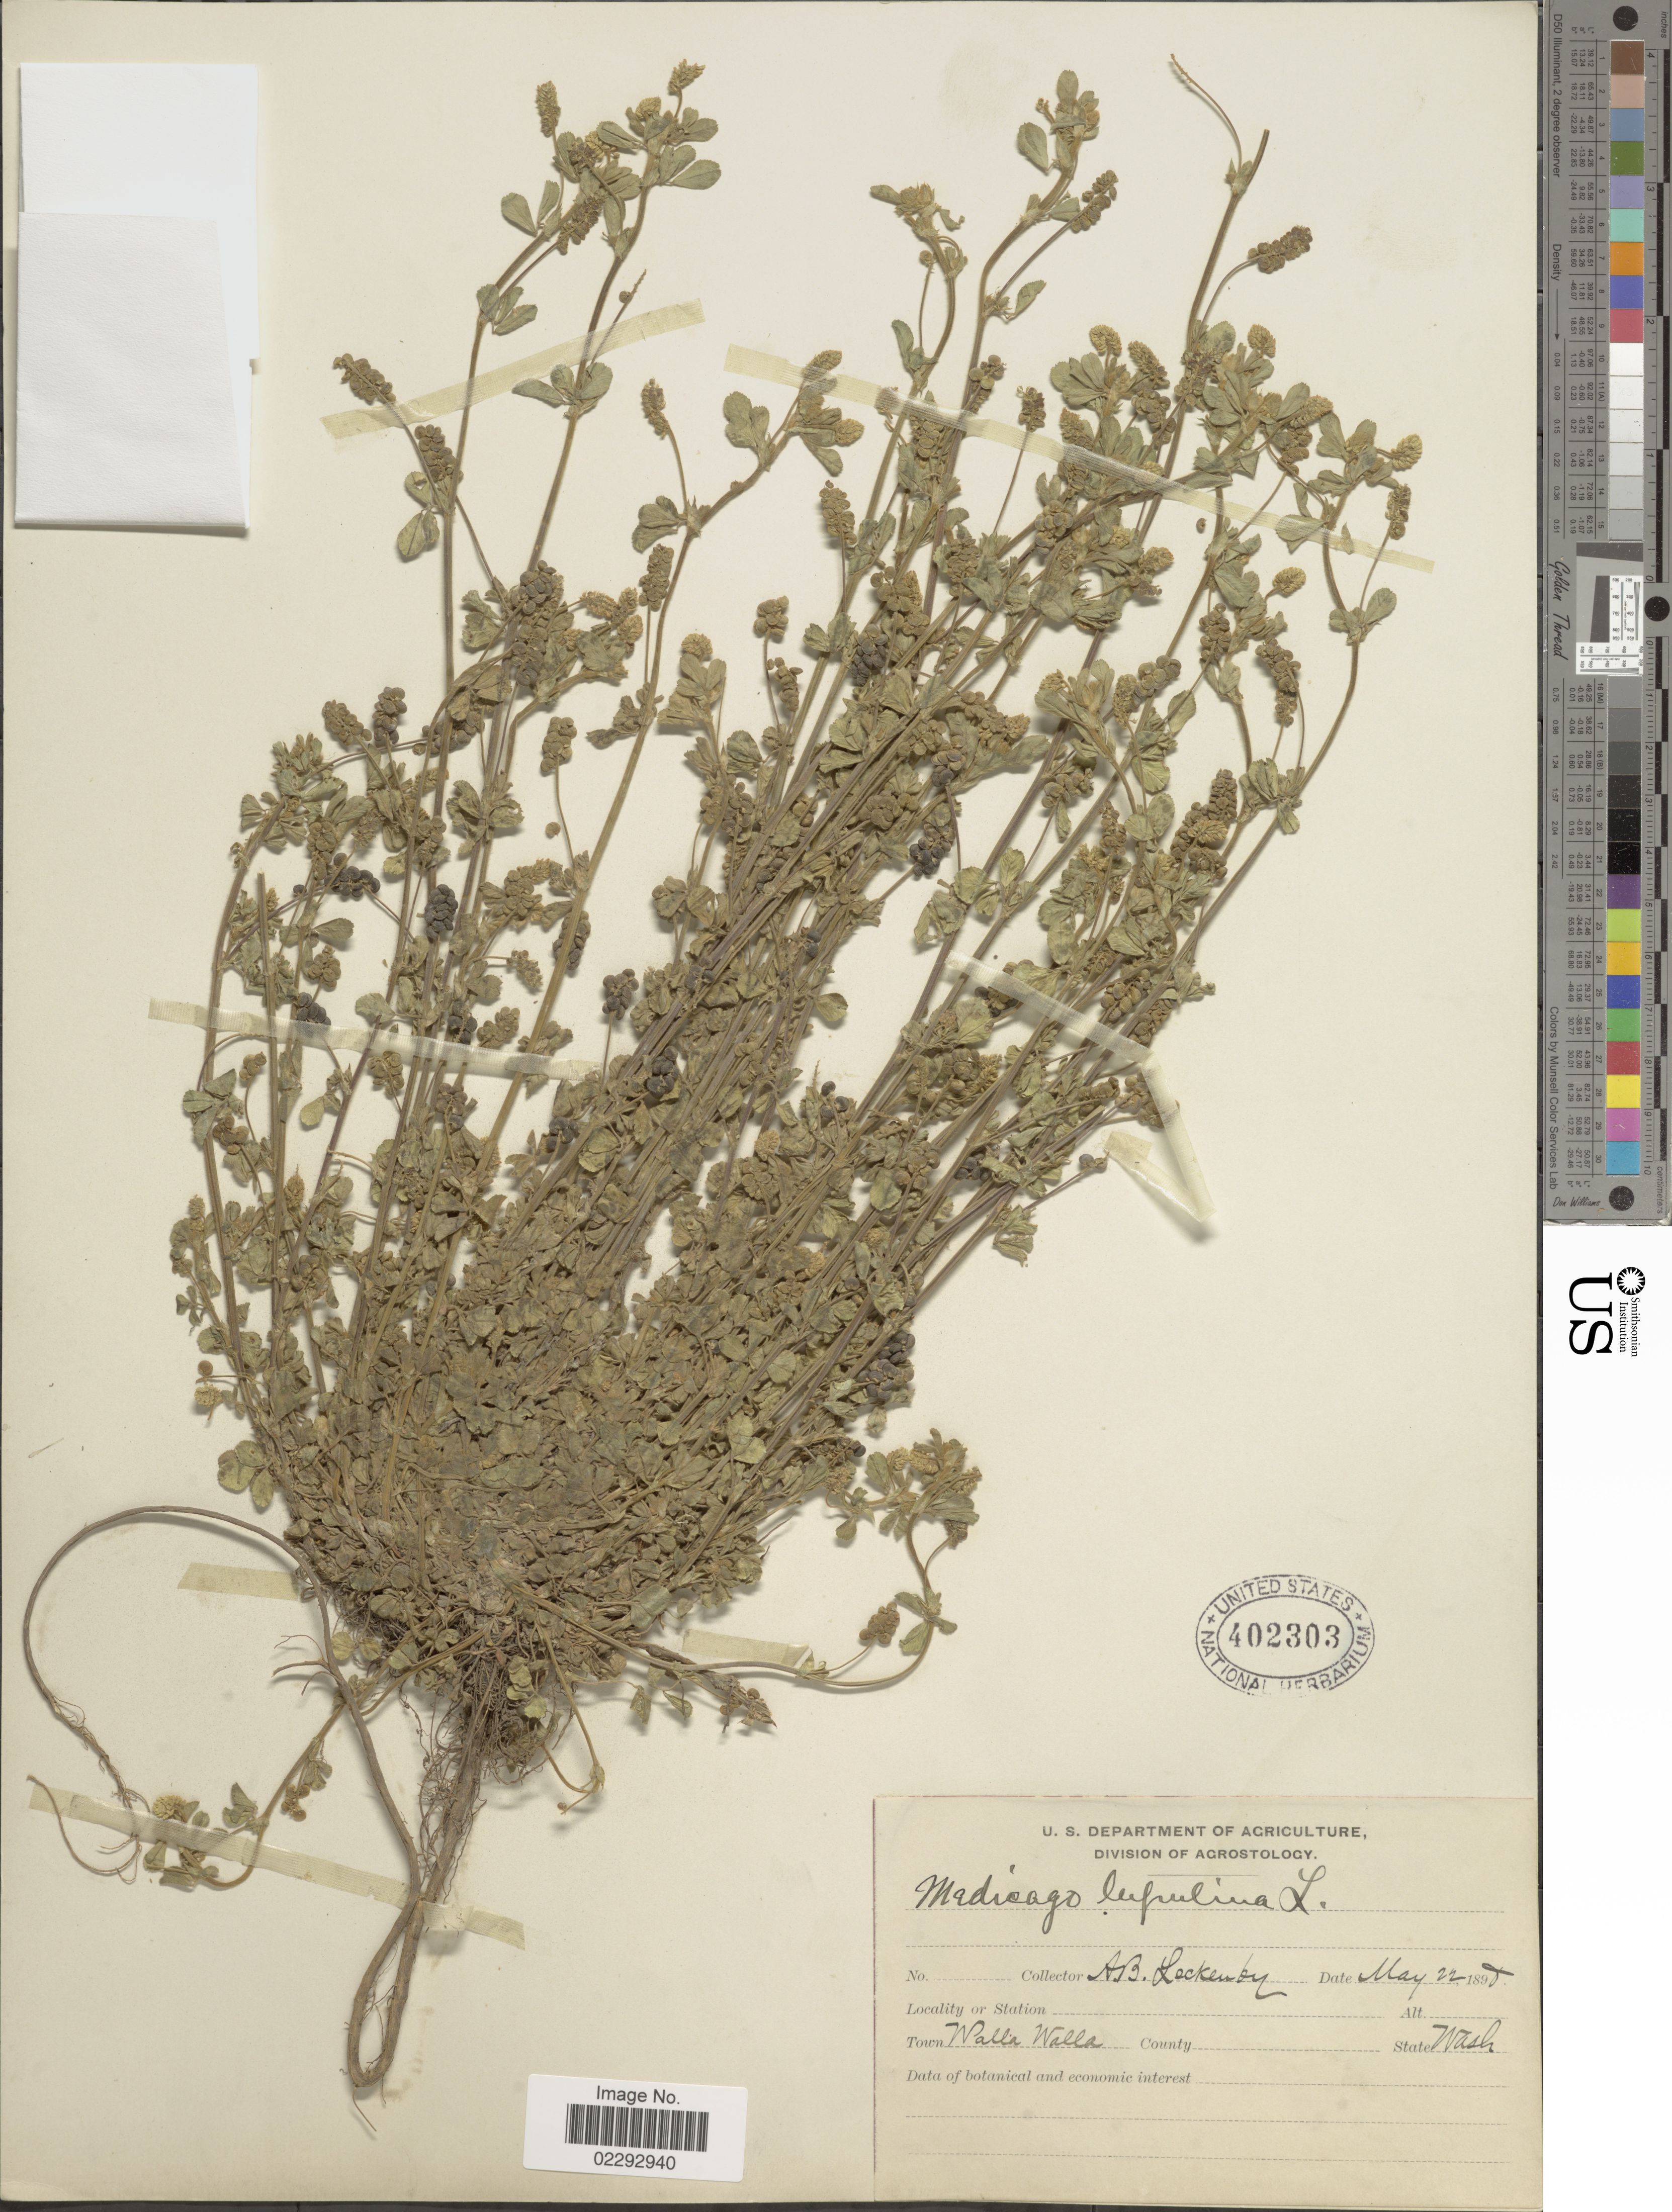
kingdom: Plantae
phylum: Tracheophyta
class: Magnoliopsida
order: Fabales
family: Fabaceae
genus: Medicago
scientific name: Medicago lupulina var. lupulina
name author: L.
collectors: A. Leckenby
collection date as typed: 1898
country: United States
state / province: Washington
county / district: Walla Walla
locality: Walla Walla. State Wash.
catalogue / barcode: US 402303